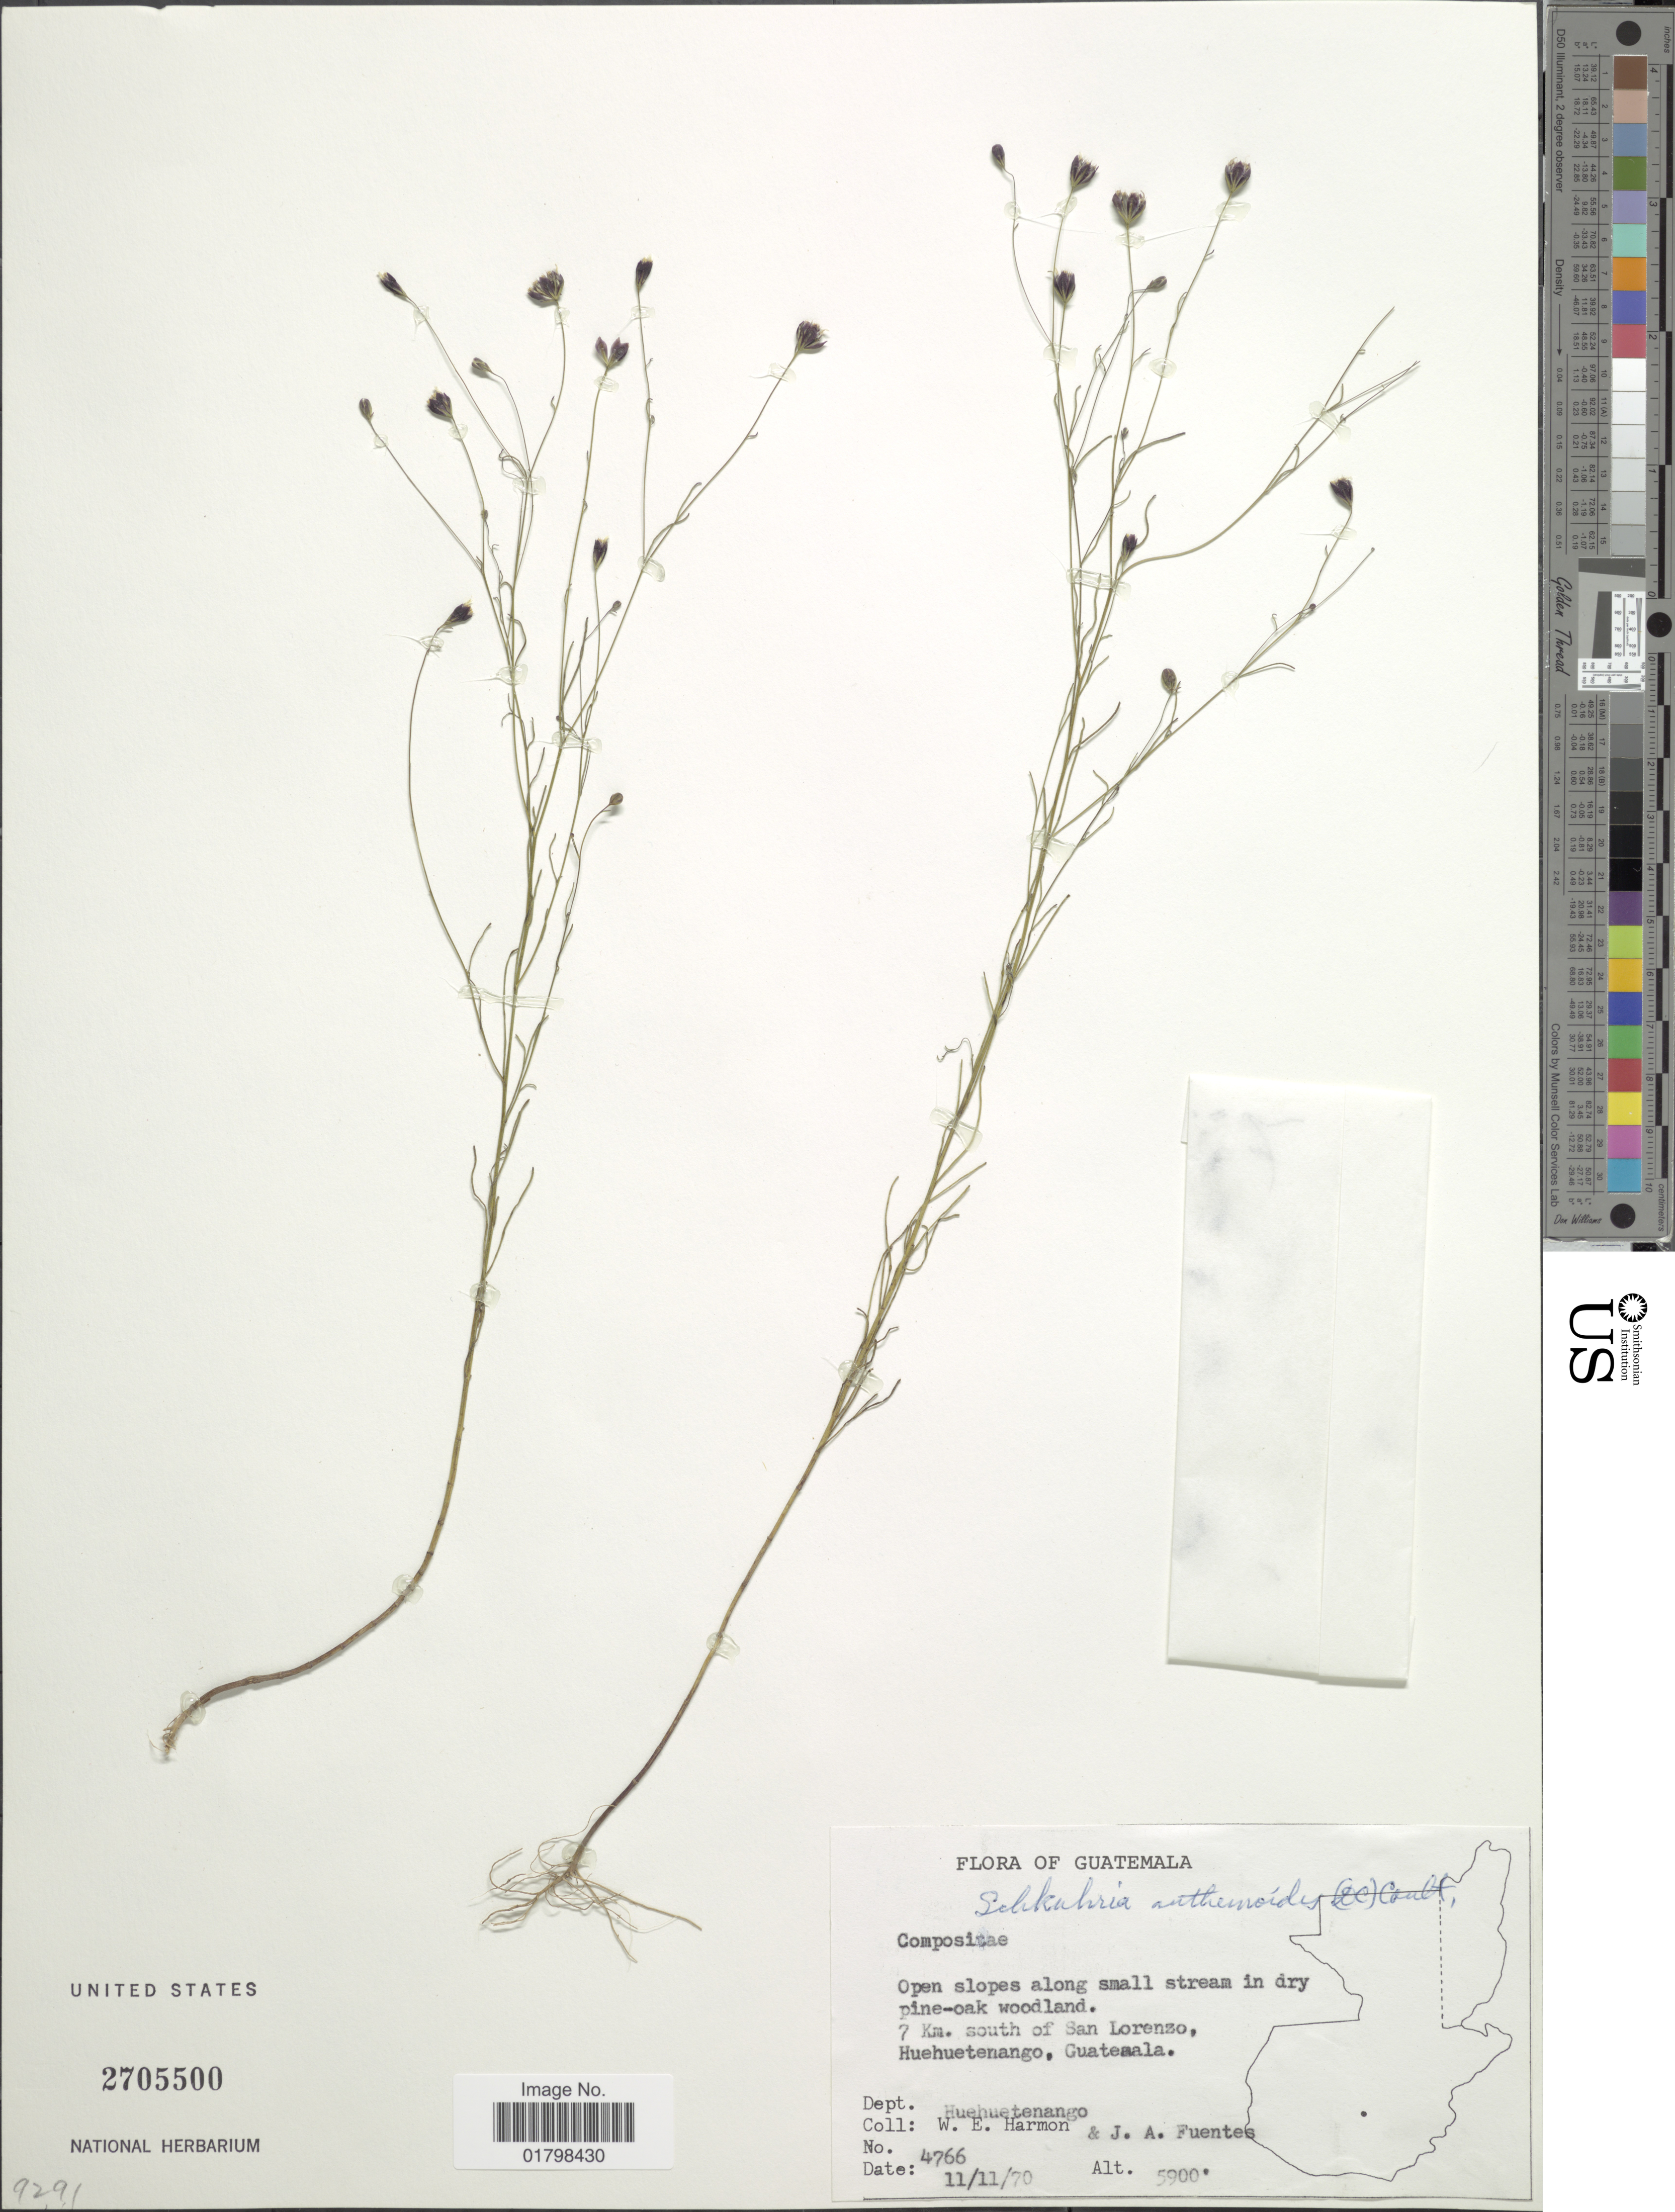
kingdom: Plantae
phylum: Tracheophyta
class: Magnoliopsida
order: Asterales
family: Asteraceae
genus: Schkuhria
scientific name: Schkuhria wislizeni var. wislizeni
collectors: W. E. Harmon & J. Fuentes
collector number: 4766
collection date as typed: Transcribed d/m/y: 11/11/70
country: Guatemala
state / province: Huehuetenango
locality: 7 km. south of San Lorenzo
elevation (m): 1798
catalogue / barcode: US 2705500